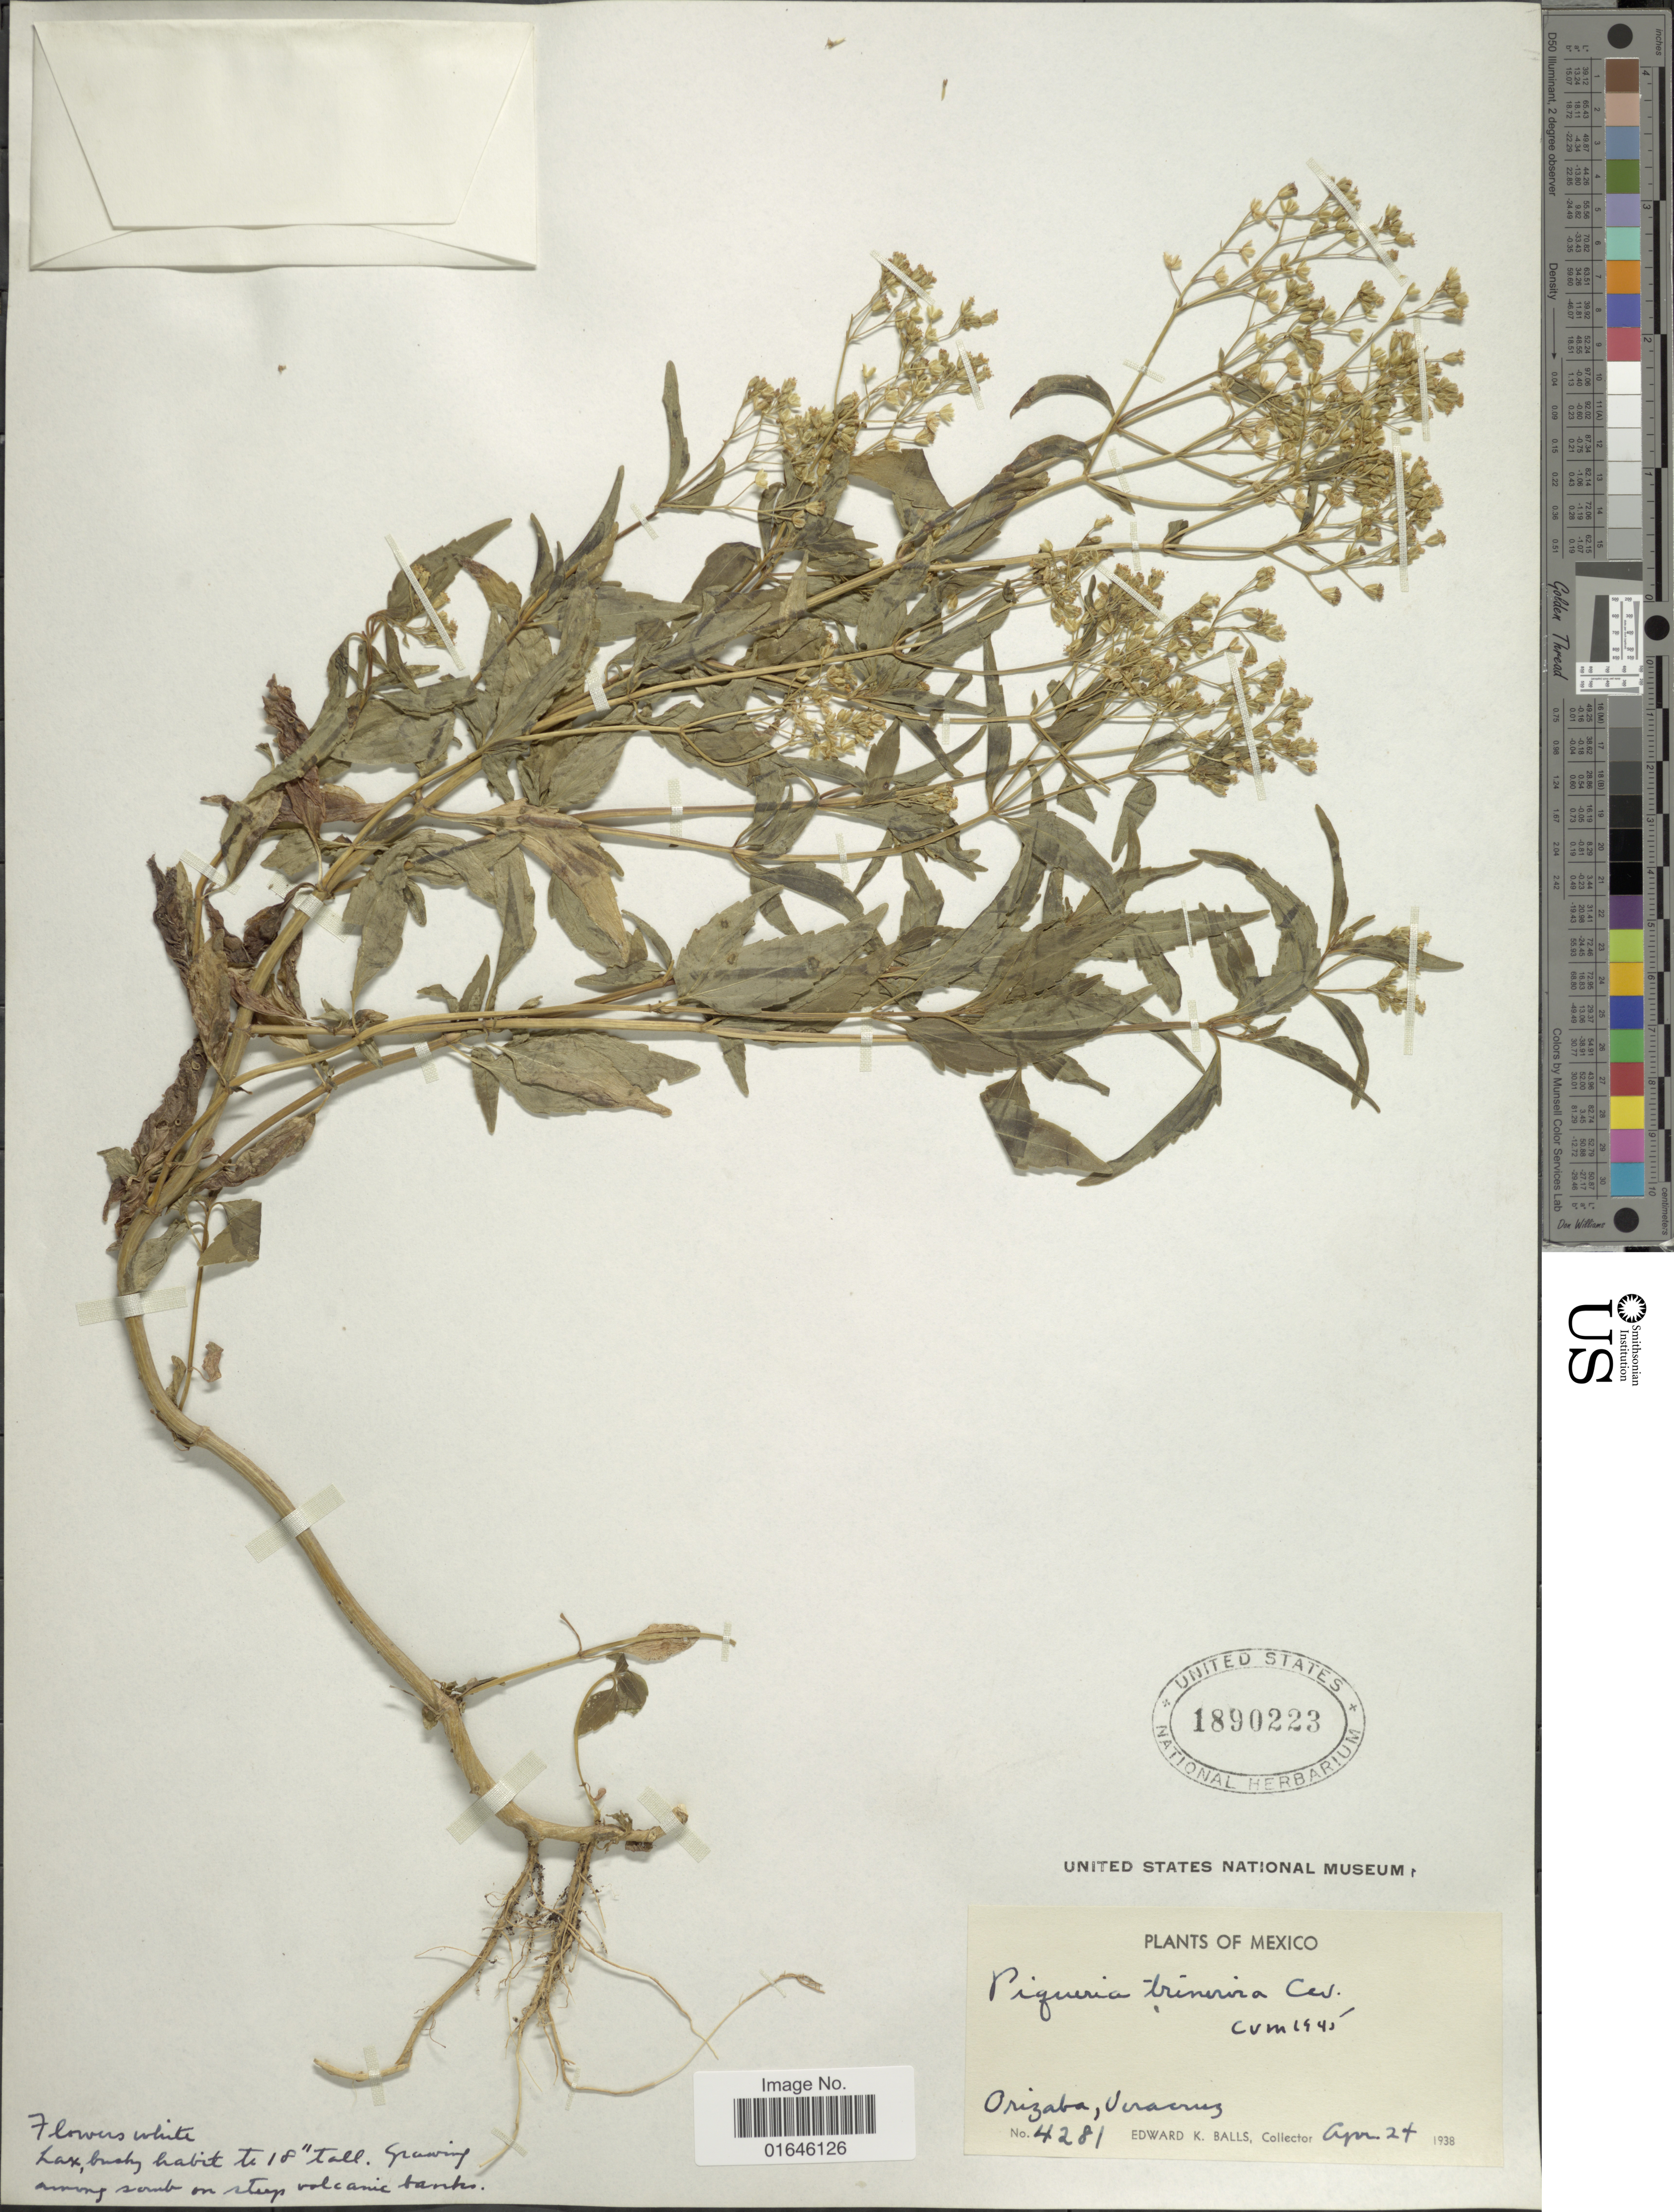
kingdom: Plantae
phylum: Tracheophyta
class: Magnoliopsida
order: Asterales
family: Asteraceae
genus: Piqueria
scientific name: Piqueria trinervia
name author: Cav.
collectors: E. K. Balls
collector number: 4281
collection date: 1938-04-24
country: Mexico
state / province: Veracruz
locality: Orizaba, Veracruz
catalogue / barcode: US 1890223